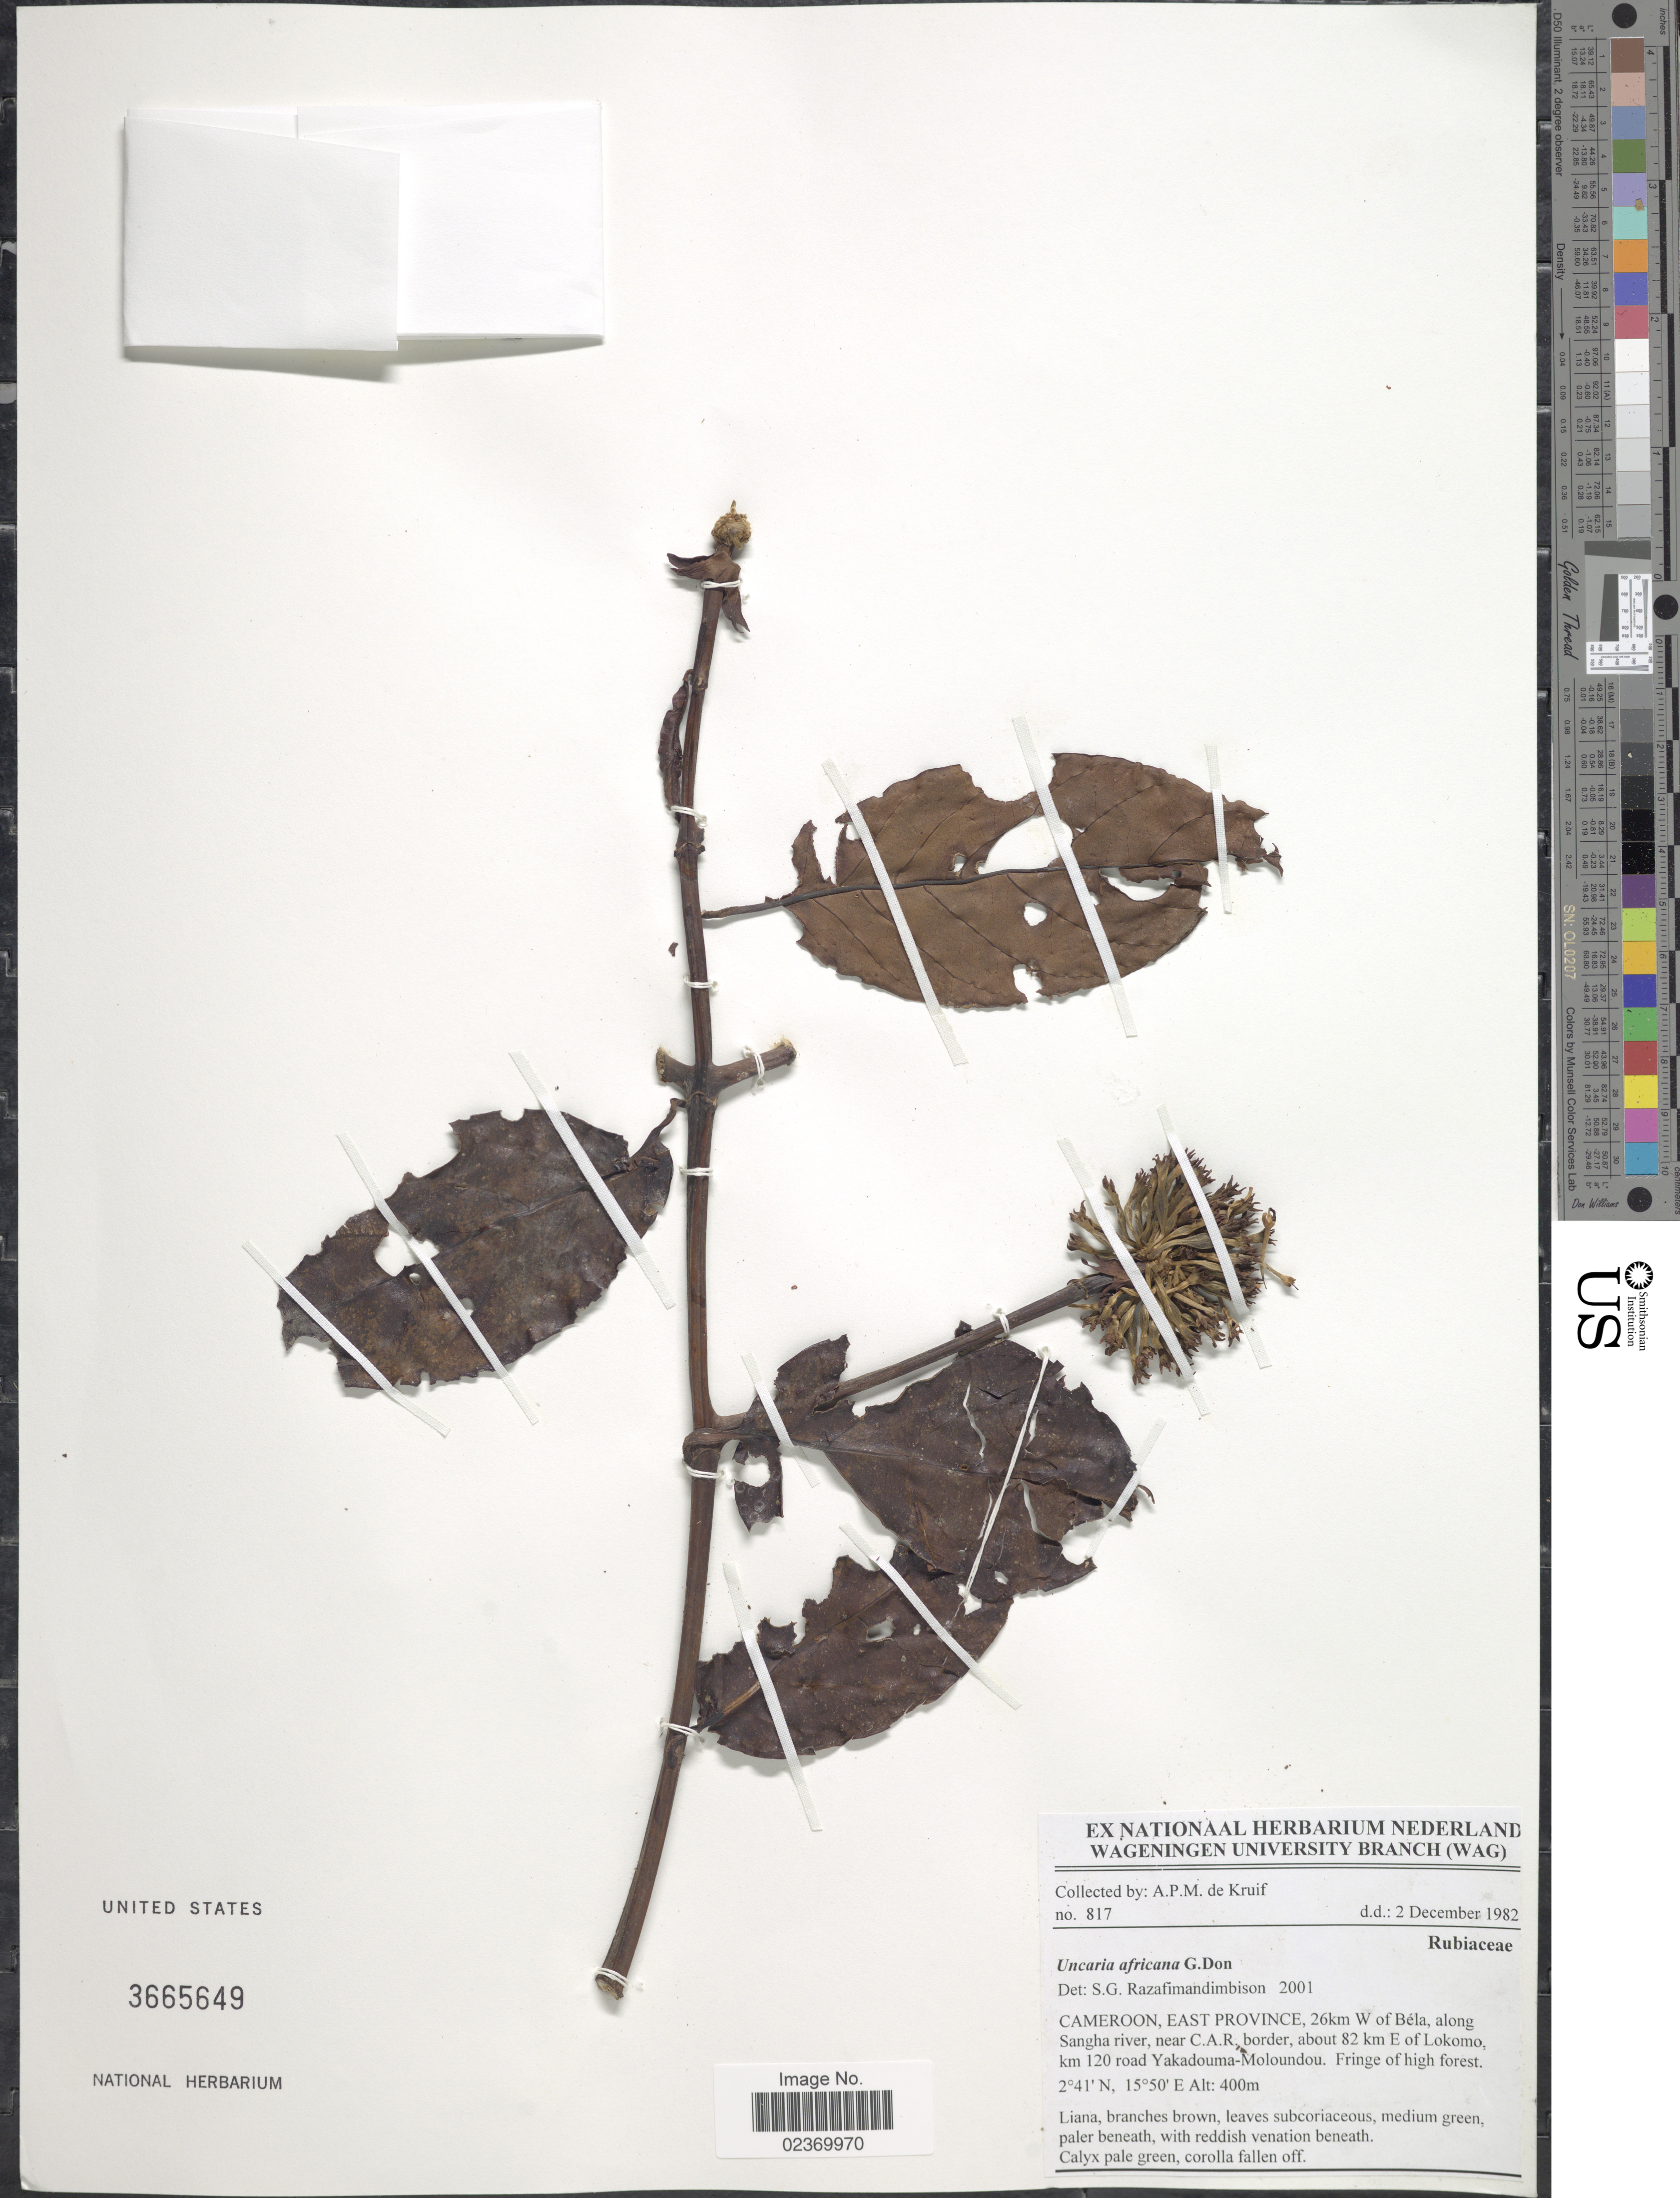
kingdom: Plantae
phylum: Tracheophyta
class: Magnoliopsida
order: Gentianales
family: Rubiaceae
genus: Uncaria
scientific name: Uncaria africana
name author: G. Don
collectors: A. P. de Kruif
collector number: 817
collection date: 1982-12-02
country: Cameroon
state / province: Est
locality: East Province, 26km W of Béla, along Sangha river, near C.A.R. border, about 82 km E of Lokomo, km 120 road Yakadouma. Fringe of high forest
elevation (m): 400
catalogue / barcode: US 3665649